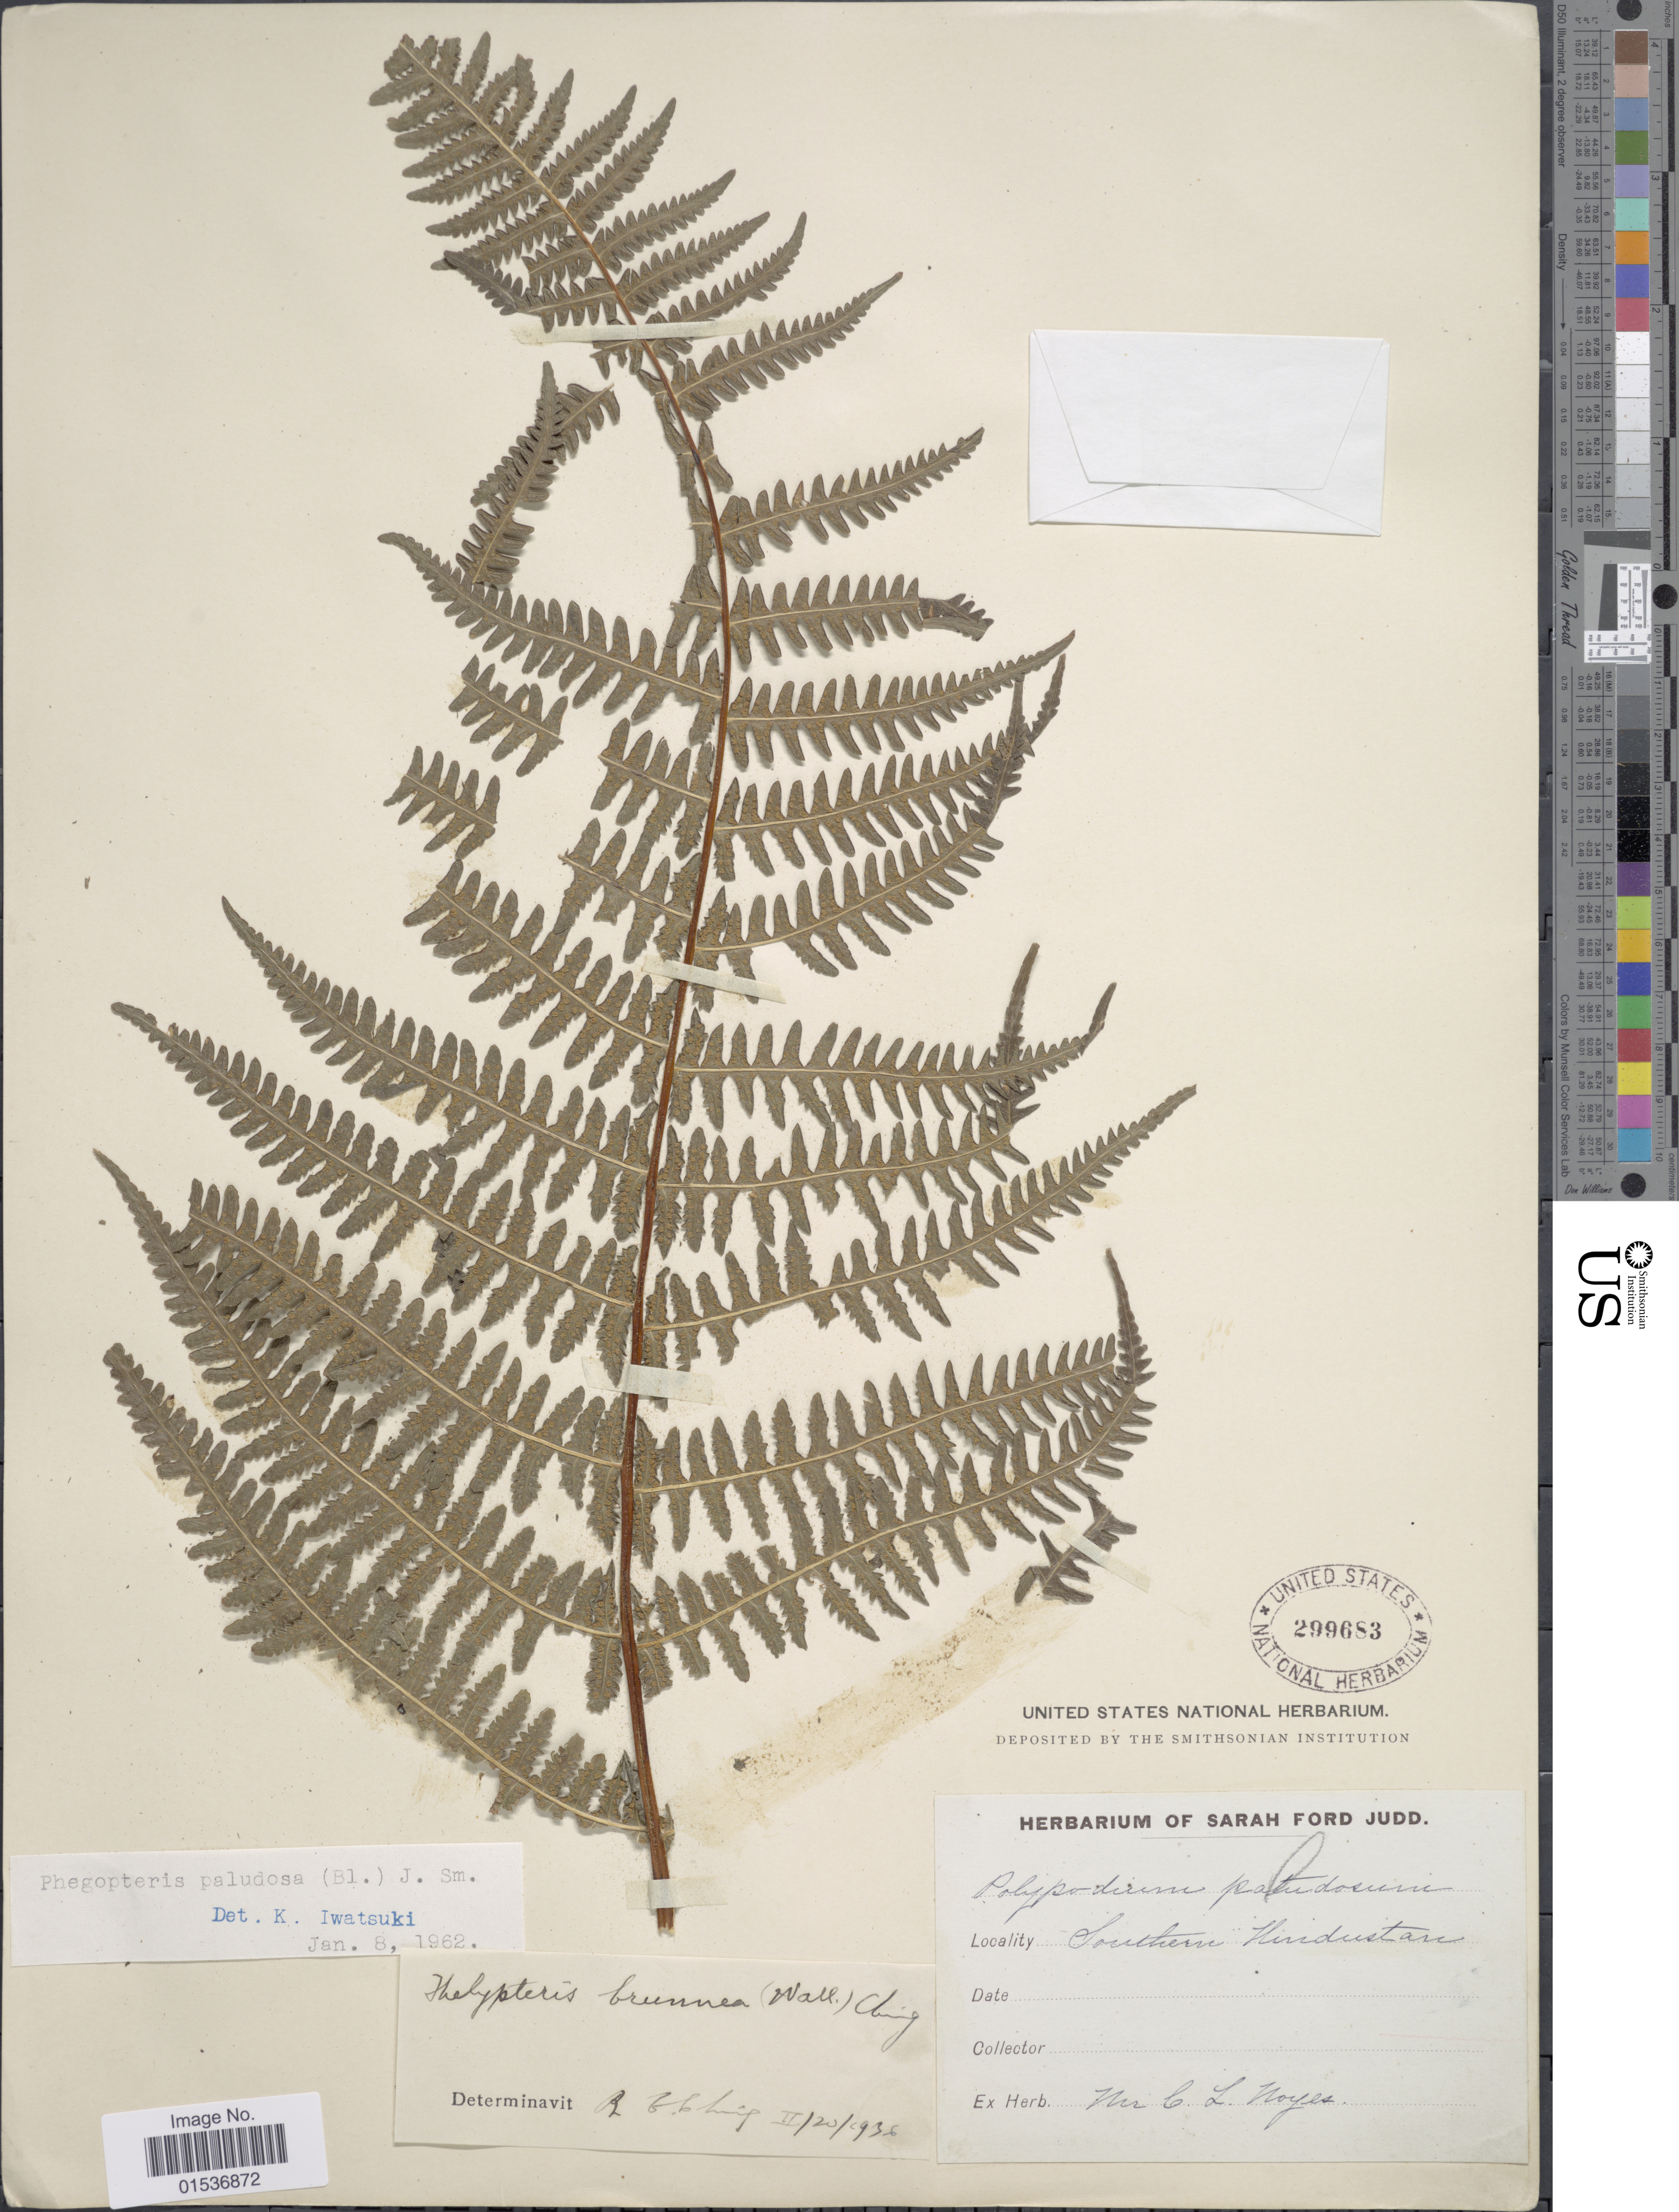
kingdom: Plantae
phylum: Tracheophyta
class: Polypodiopsida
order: Polypodiales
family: Thelypteridaceae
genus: Pseudophegopteris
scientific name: Pseudophegopteris pyrrhorachis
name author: (Kunze) Ching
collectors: C. Noyes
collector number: s.n,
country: India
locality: Southern Hindustan.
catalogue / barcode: US 299683